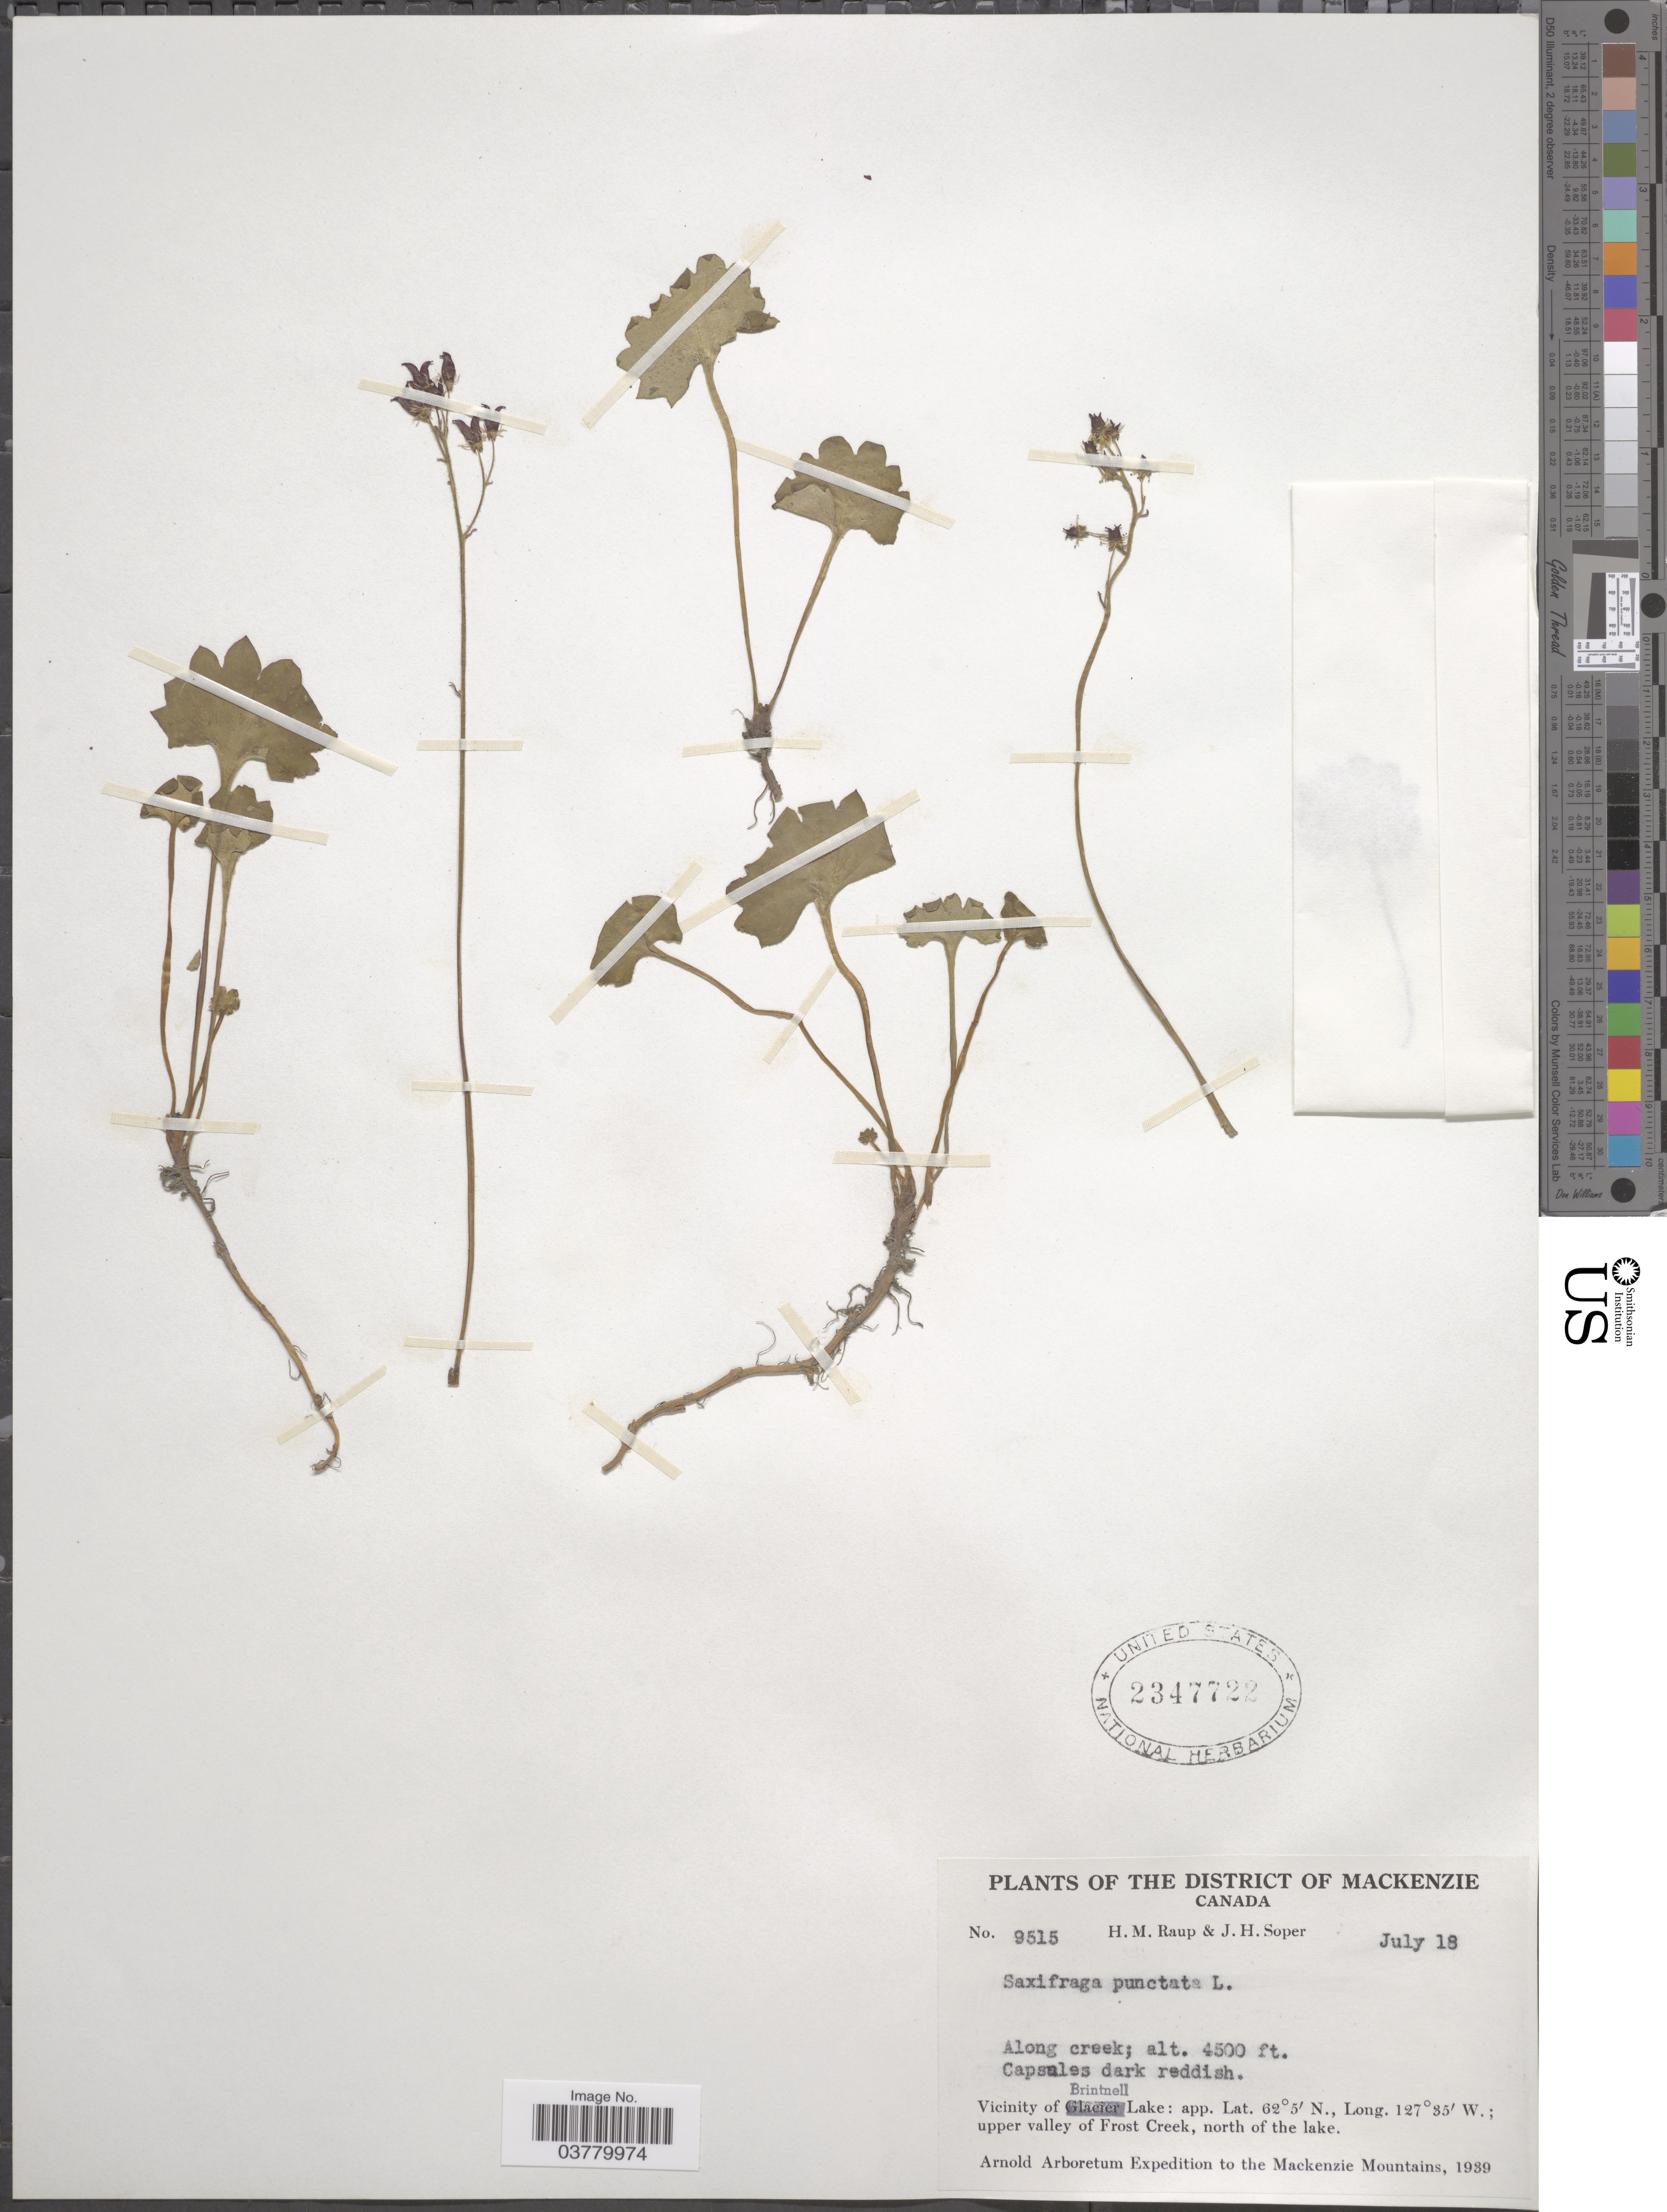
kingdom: Plantae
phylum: Tracheophyta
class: Magnoliopsida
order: Saxifragales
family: Saxifragaceae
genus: Micranthes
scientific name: Micranthes nelsoniana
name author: (D. Don) Small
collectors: H. Raup & J. H. Soper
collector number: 9515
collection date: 1939-07-18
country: Canada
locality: District of Mackenzie. Along creek. Vicinity of Brintnell Lake: upper valley of Frost Creek, north of the lake.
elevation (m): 1372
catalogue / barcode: US 2347722